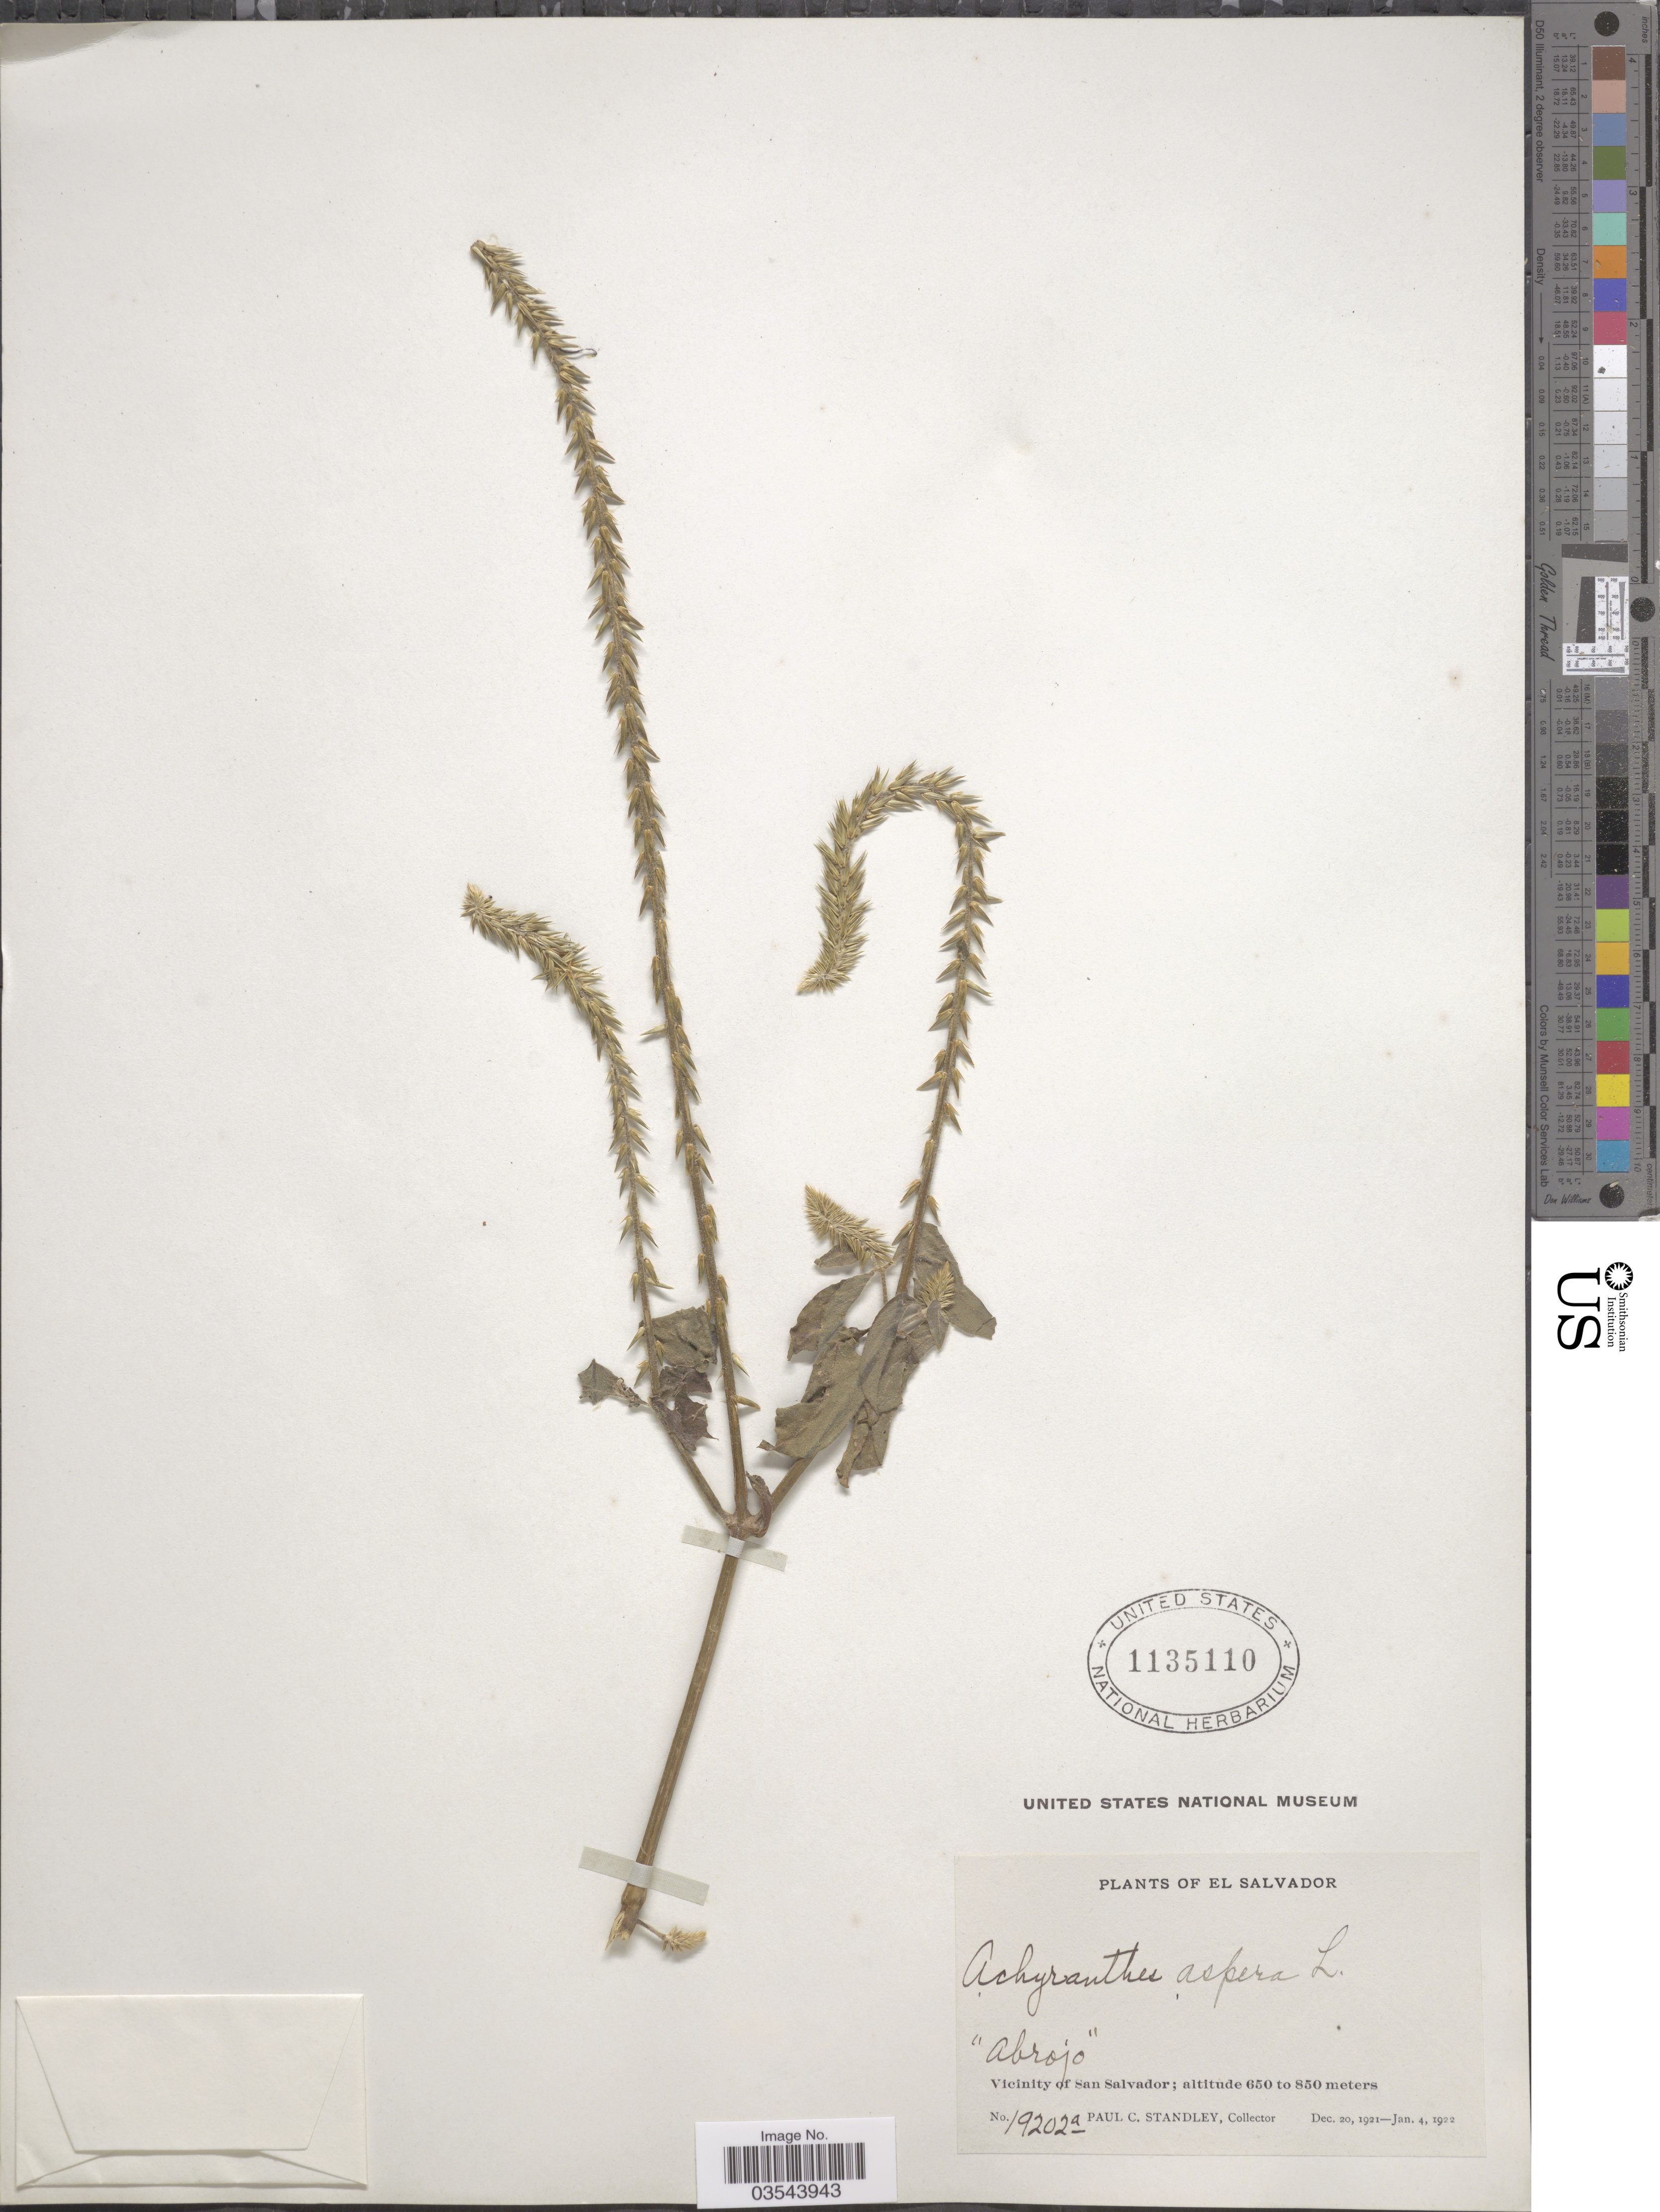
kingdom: Plantae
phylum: Tracheophyta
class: Magnoliopsida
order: Caryophyllales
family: Amaranthaceae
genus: Achyranthes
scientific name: Achyranthes aspera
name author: L.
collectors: P. C. Standley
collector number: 19202a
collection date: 1921-12-20/1922-01-04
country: El Salvador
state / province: San Salvador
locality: Vicinity of San Salvador.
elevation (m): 650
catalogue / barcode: US 1135110